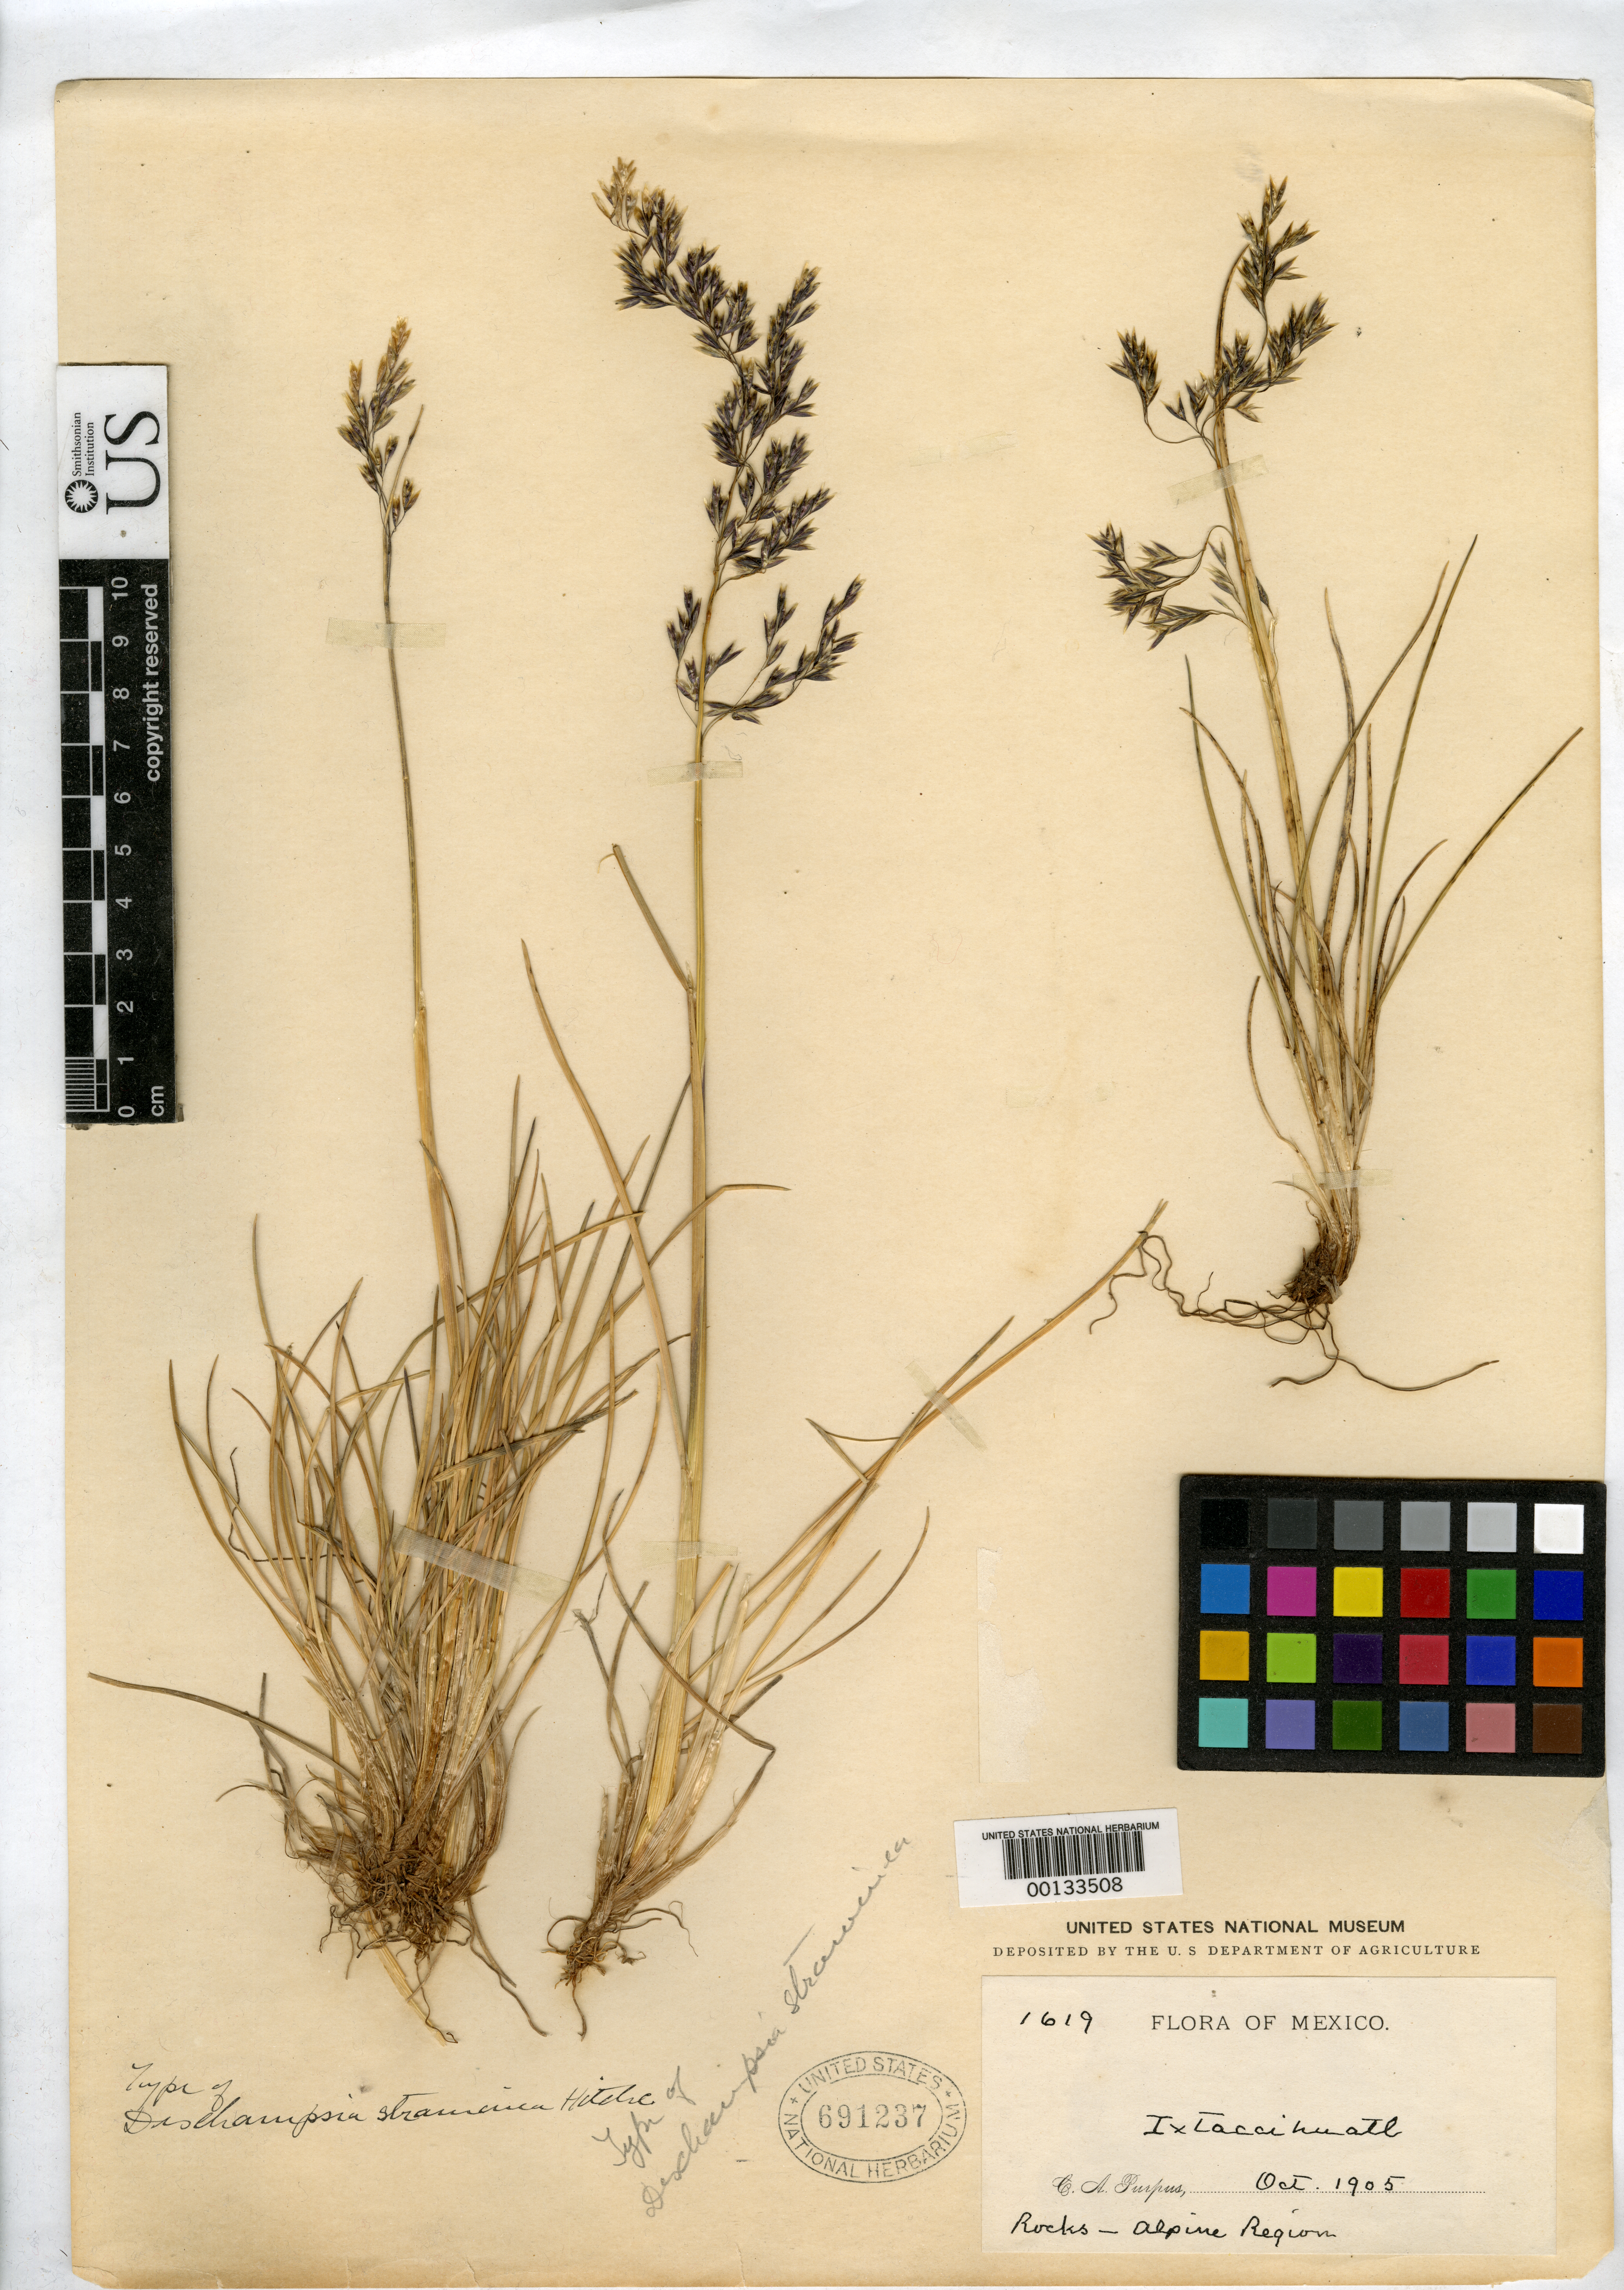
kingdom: Plantae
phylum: Tracheophyta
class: Liliopsida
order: Poales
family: Poaceae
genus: Deschampsia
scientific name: Deschampsia straminea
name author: Hitchc.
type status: Holotype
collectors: C. A. Purpus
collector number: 1619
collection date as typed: Oct 1905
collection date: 1905-10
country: Mexico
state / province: Distrito Federal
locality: Alpine region, Ixtaccihuatl.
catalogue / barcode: US 691237